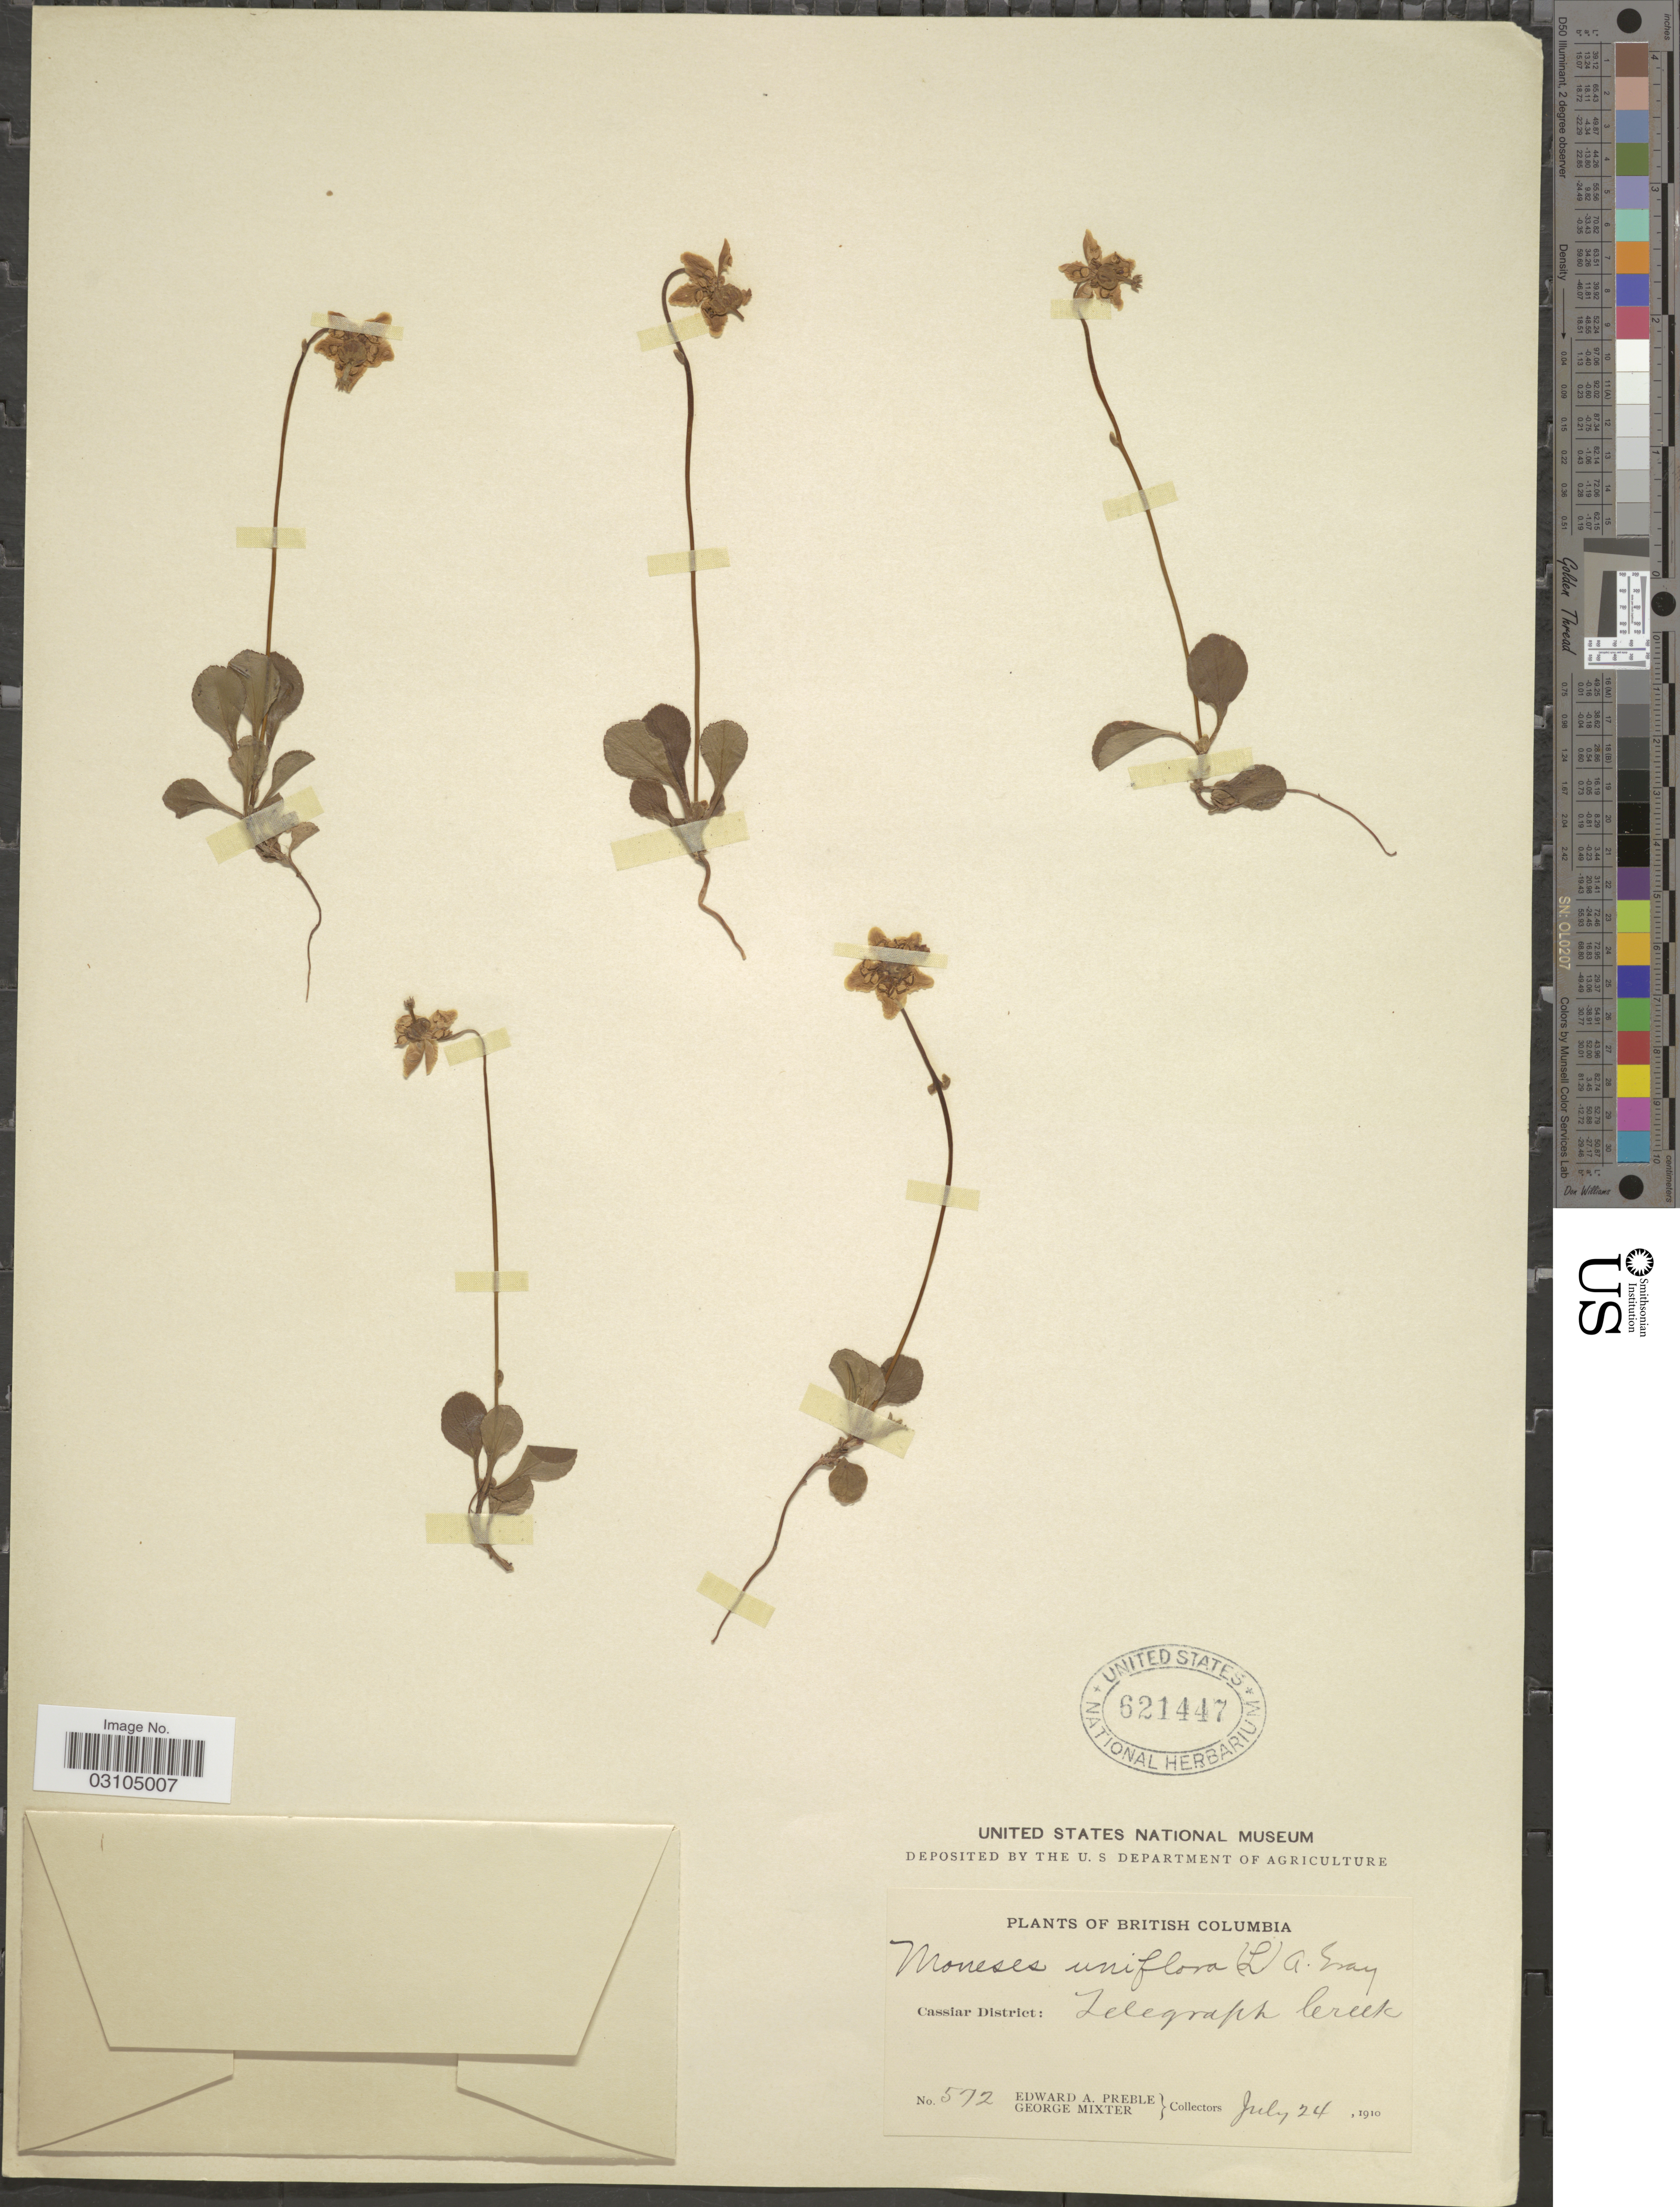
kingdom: Plantae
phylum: Tracheophyta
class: Magnoliopsida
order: Ericales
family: Ericaceae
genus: Moneses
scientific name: Moneses uniflora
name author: (L.) A. Gray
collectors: E. Preble & G. Mixter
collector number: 572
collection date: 1910-07-24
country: Canada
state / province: British Columbia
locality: Cassiar District: Telegraph Creek.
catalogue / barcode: US 621447